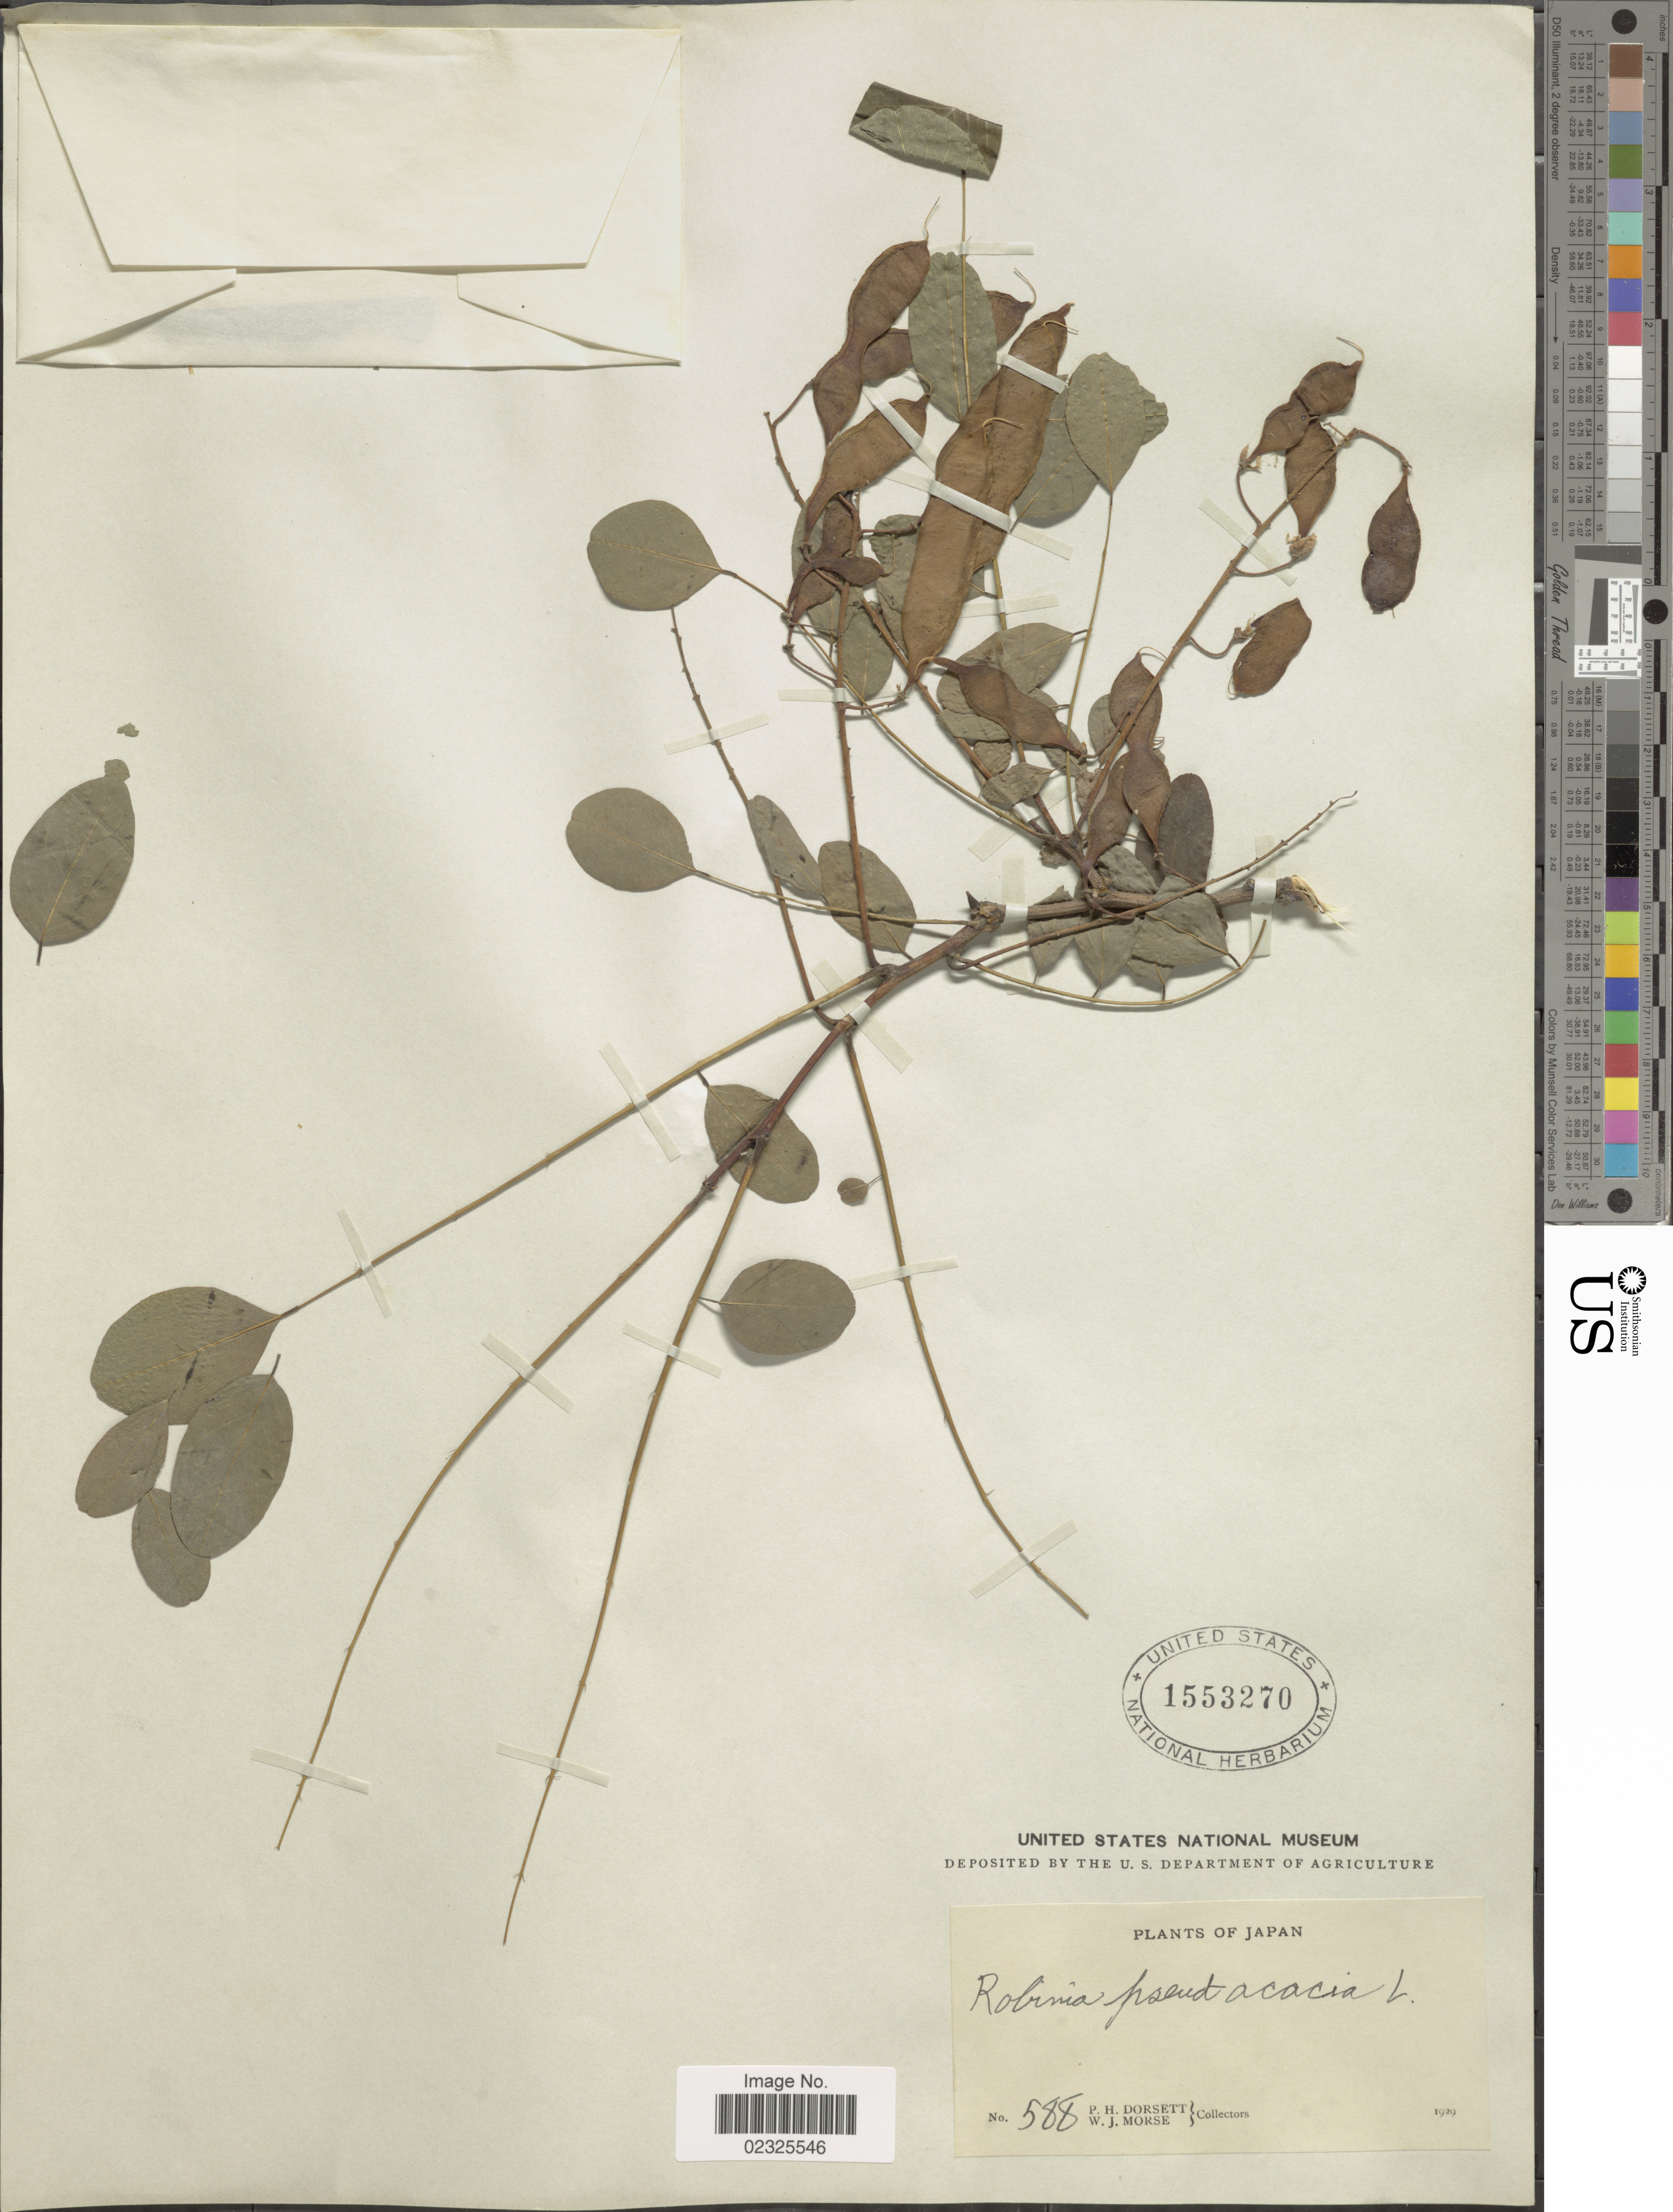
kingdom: Plantae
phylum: Tracheophyta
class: Magnoliopsida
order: Fabales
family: Fabaceae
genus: Robinia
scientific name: Robinia pseudoacacia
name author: L.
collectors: P. H. Dorsett & W. J. Morse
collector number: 588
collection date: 1929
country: Japan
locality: Japan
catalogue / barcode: US 1553270